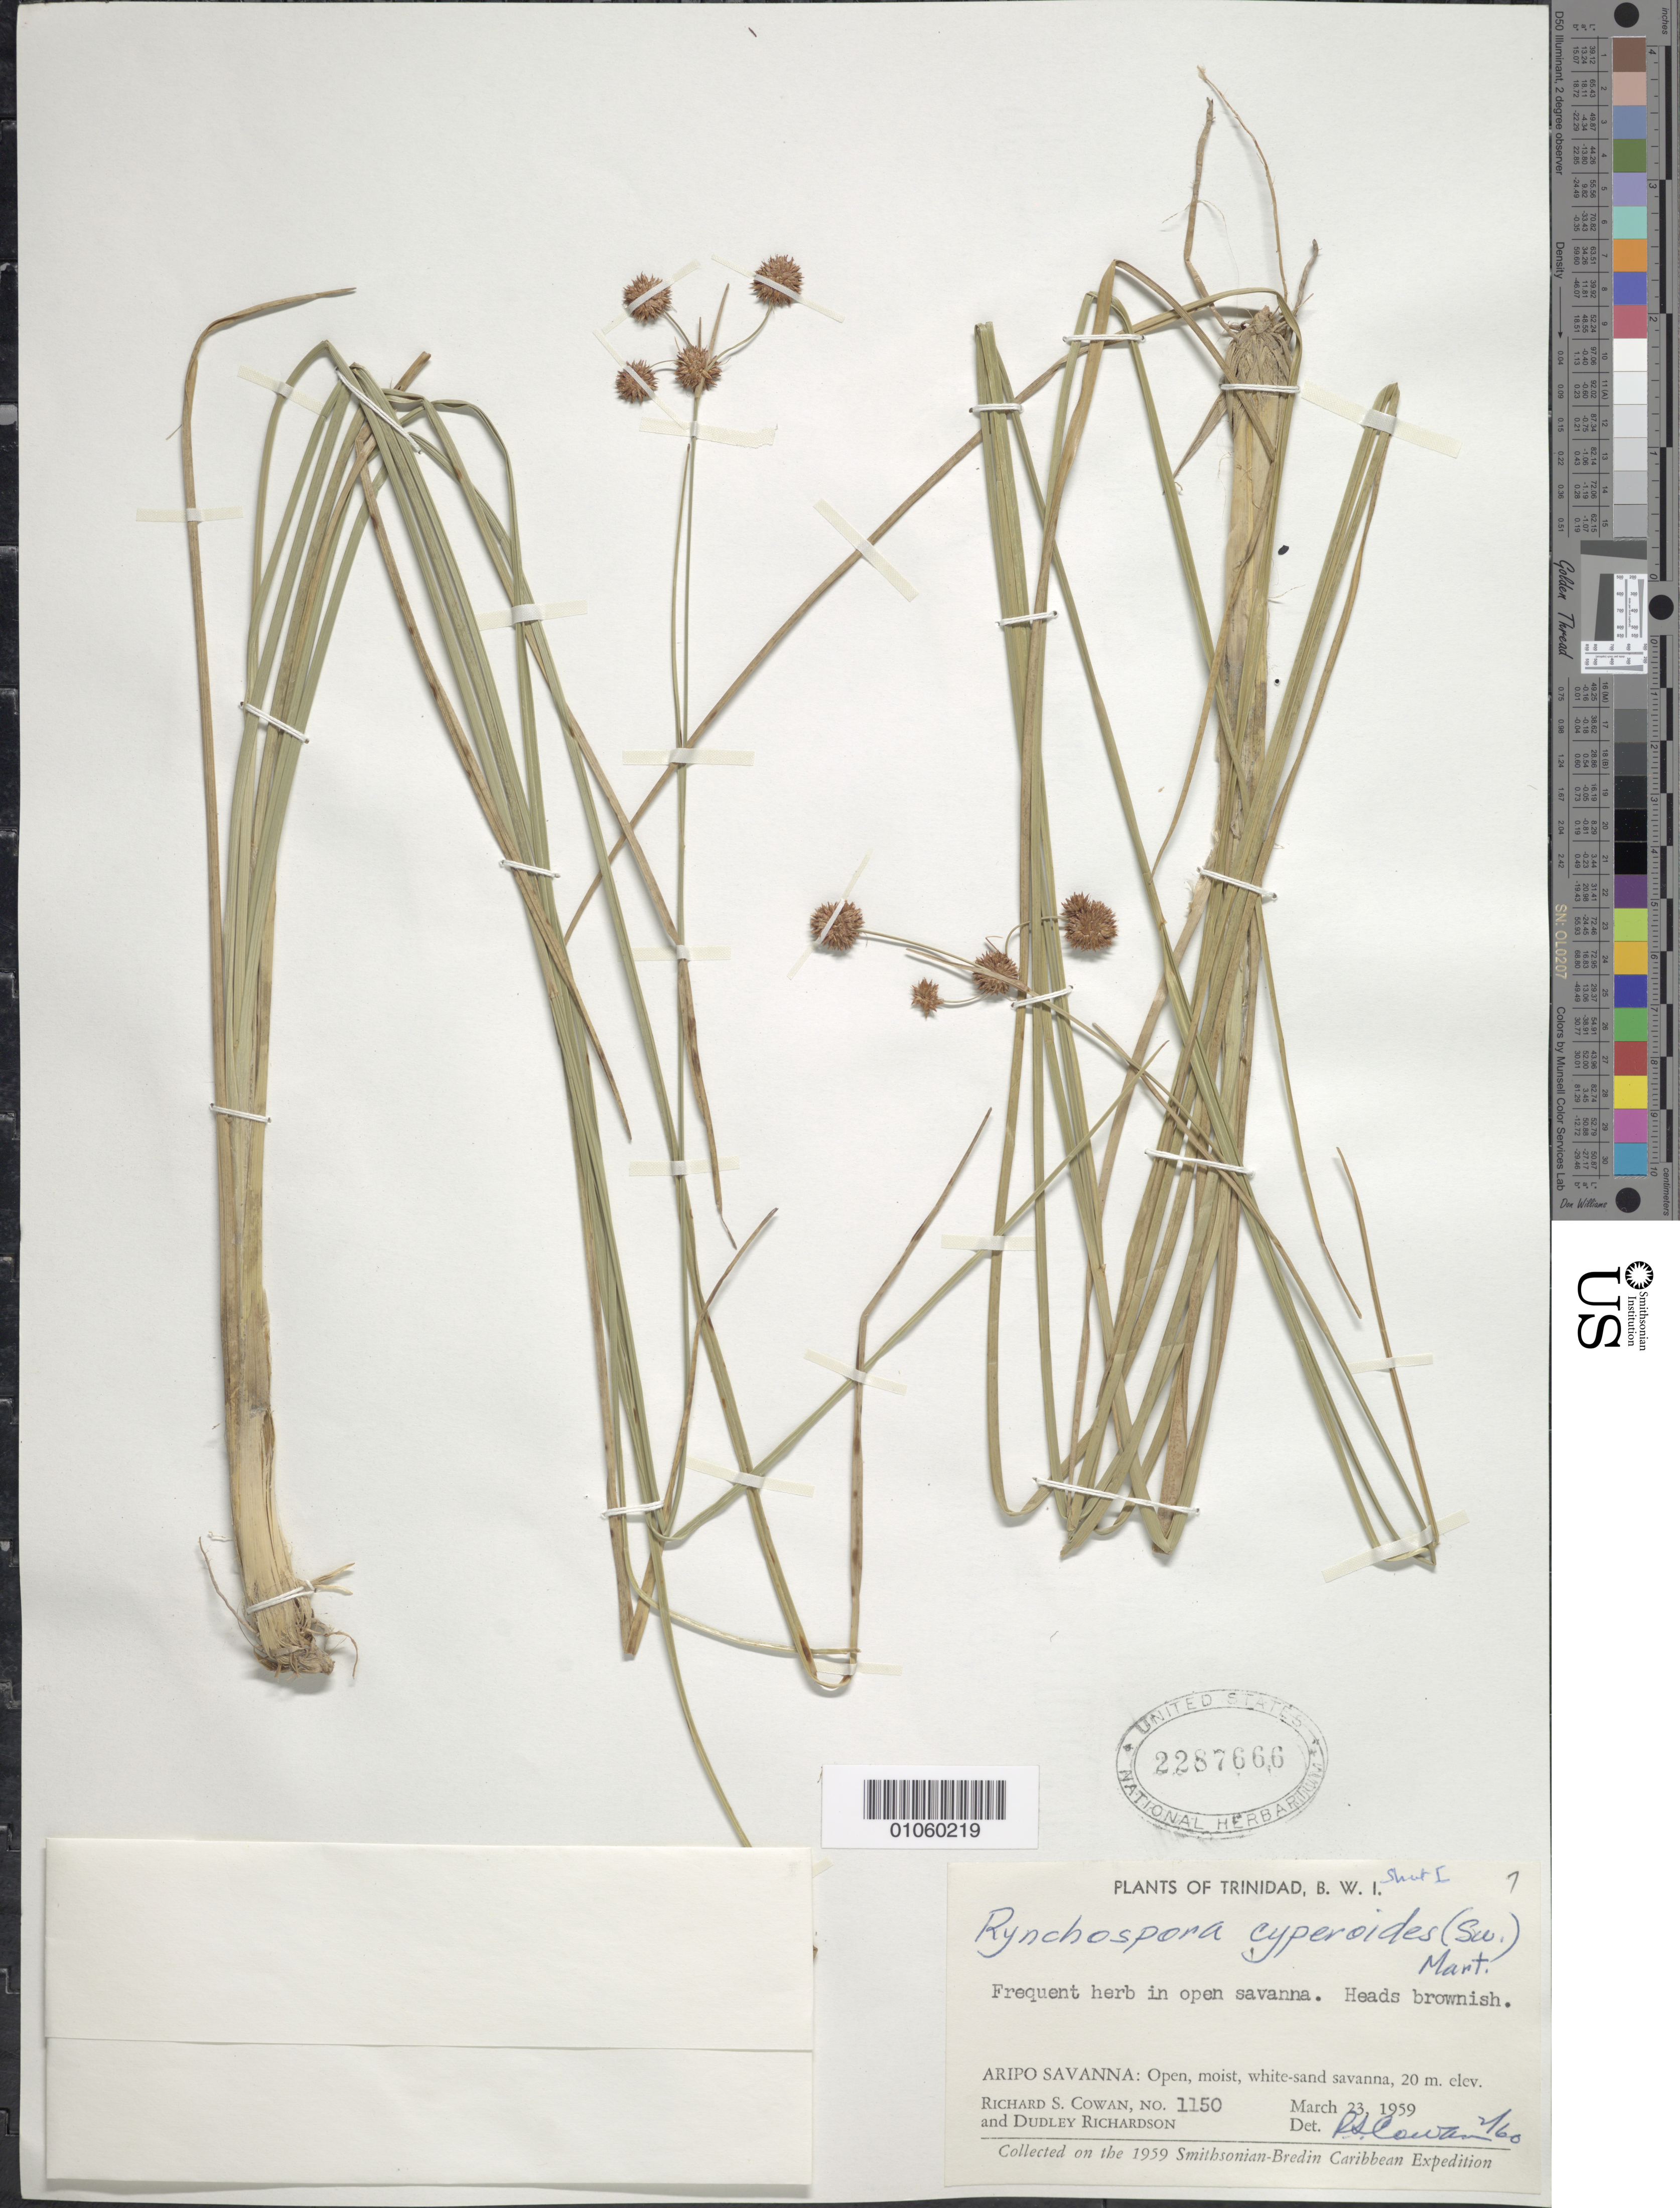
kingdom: Plantae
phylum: Tracheophyta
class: Liliopsida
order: Poales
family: Cyperaceae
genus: Rhynchospora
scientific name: Rhynchospora holoschoenoides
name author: (Rich.) Herter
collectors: R. S. Cowan & D. Richardson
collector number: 1150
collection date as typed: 23 Mar 1959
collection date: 1959-03-23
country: Trinidad and Tobago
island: Trinidad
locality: Aripo Savanna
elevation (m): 20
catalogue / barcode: US 2287666